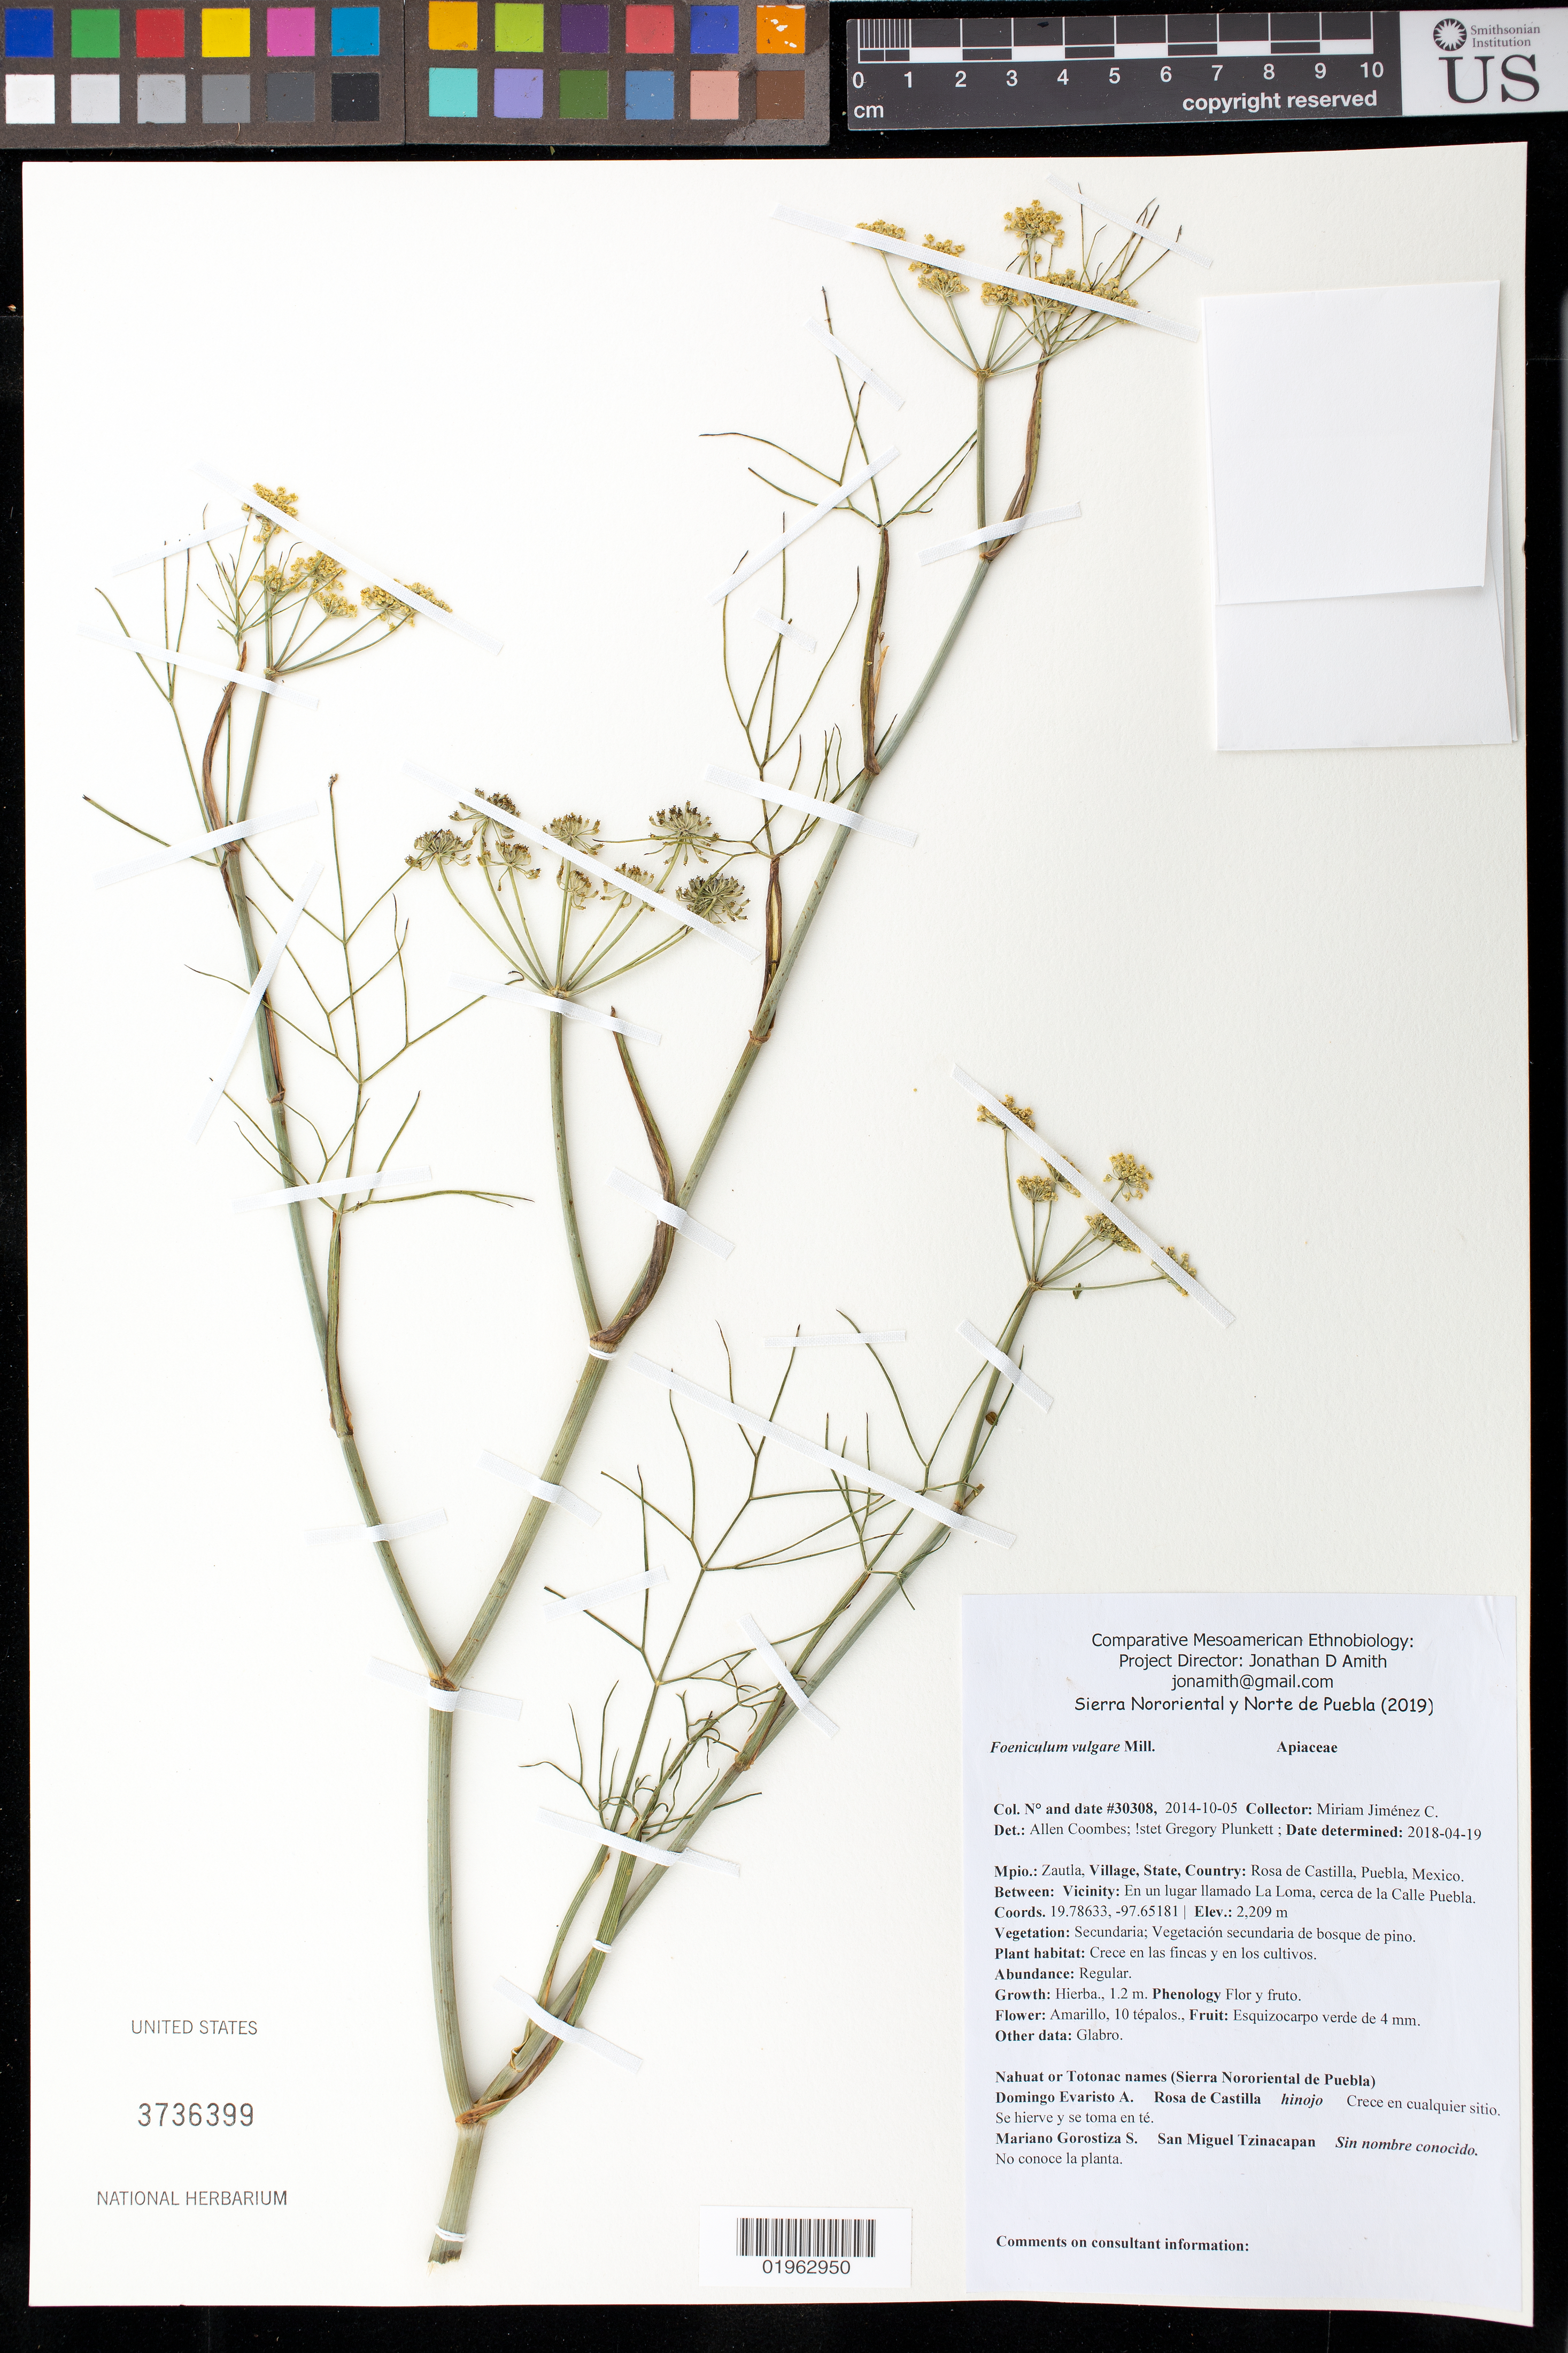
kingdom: Plantae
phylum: Tracheophyta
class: Magnoliopsida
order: Apiales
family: Apiaceae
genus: Foeniculum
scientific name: Foeniculum vulgare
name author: Mill.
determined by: Coombes, Allen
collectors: M. Jiménez Chimil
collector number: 30308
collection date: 2014-10-05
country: México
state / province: Puebla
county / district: Zautla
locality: PUEBLO: Rosa de Castilla; LOCALIDAD EXACTA: En La Loma, cerca de la Calle Puebla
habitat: Vegetación secundaria de bosque de pino; en las fincas y en los cultivos.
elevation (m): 2209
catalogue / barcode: US 3736399